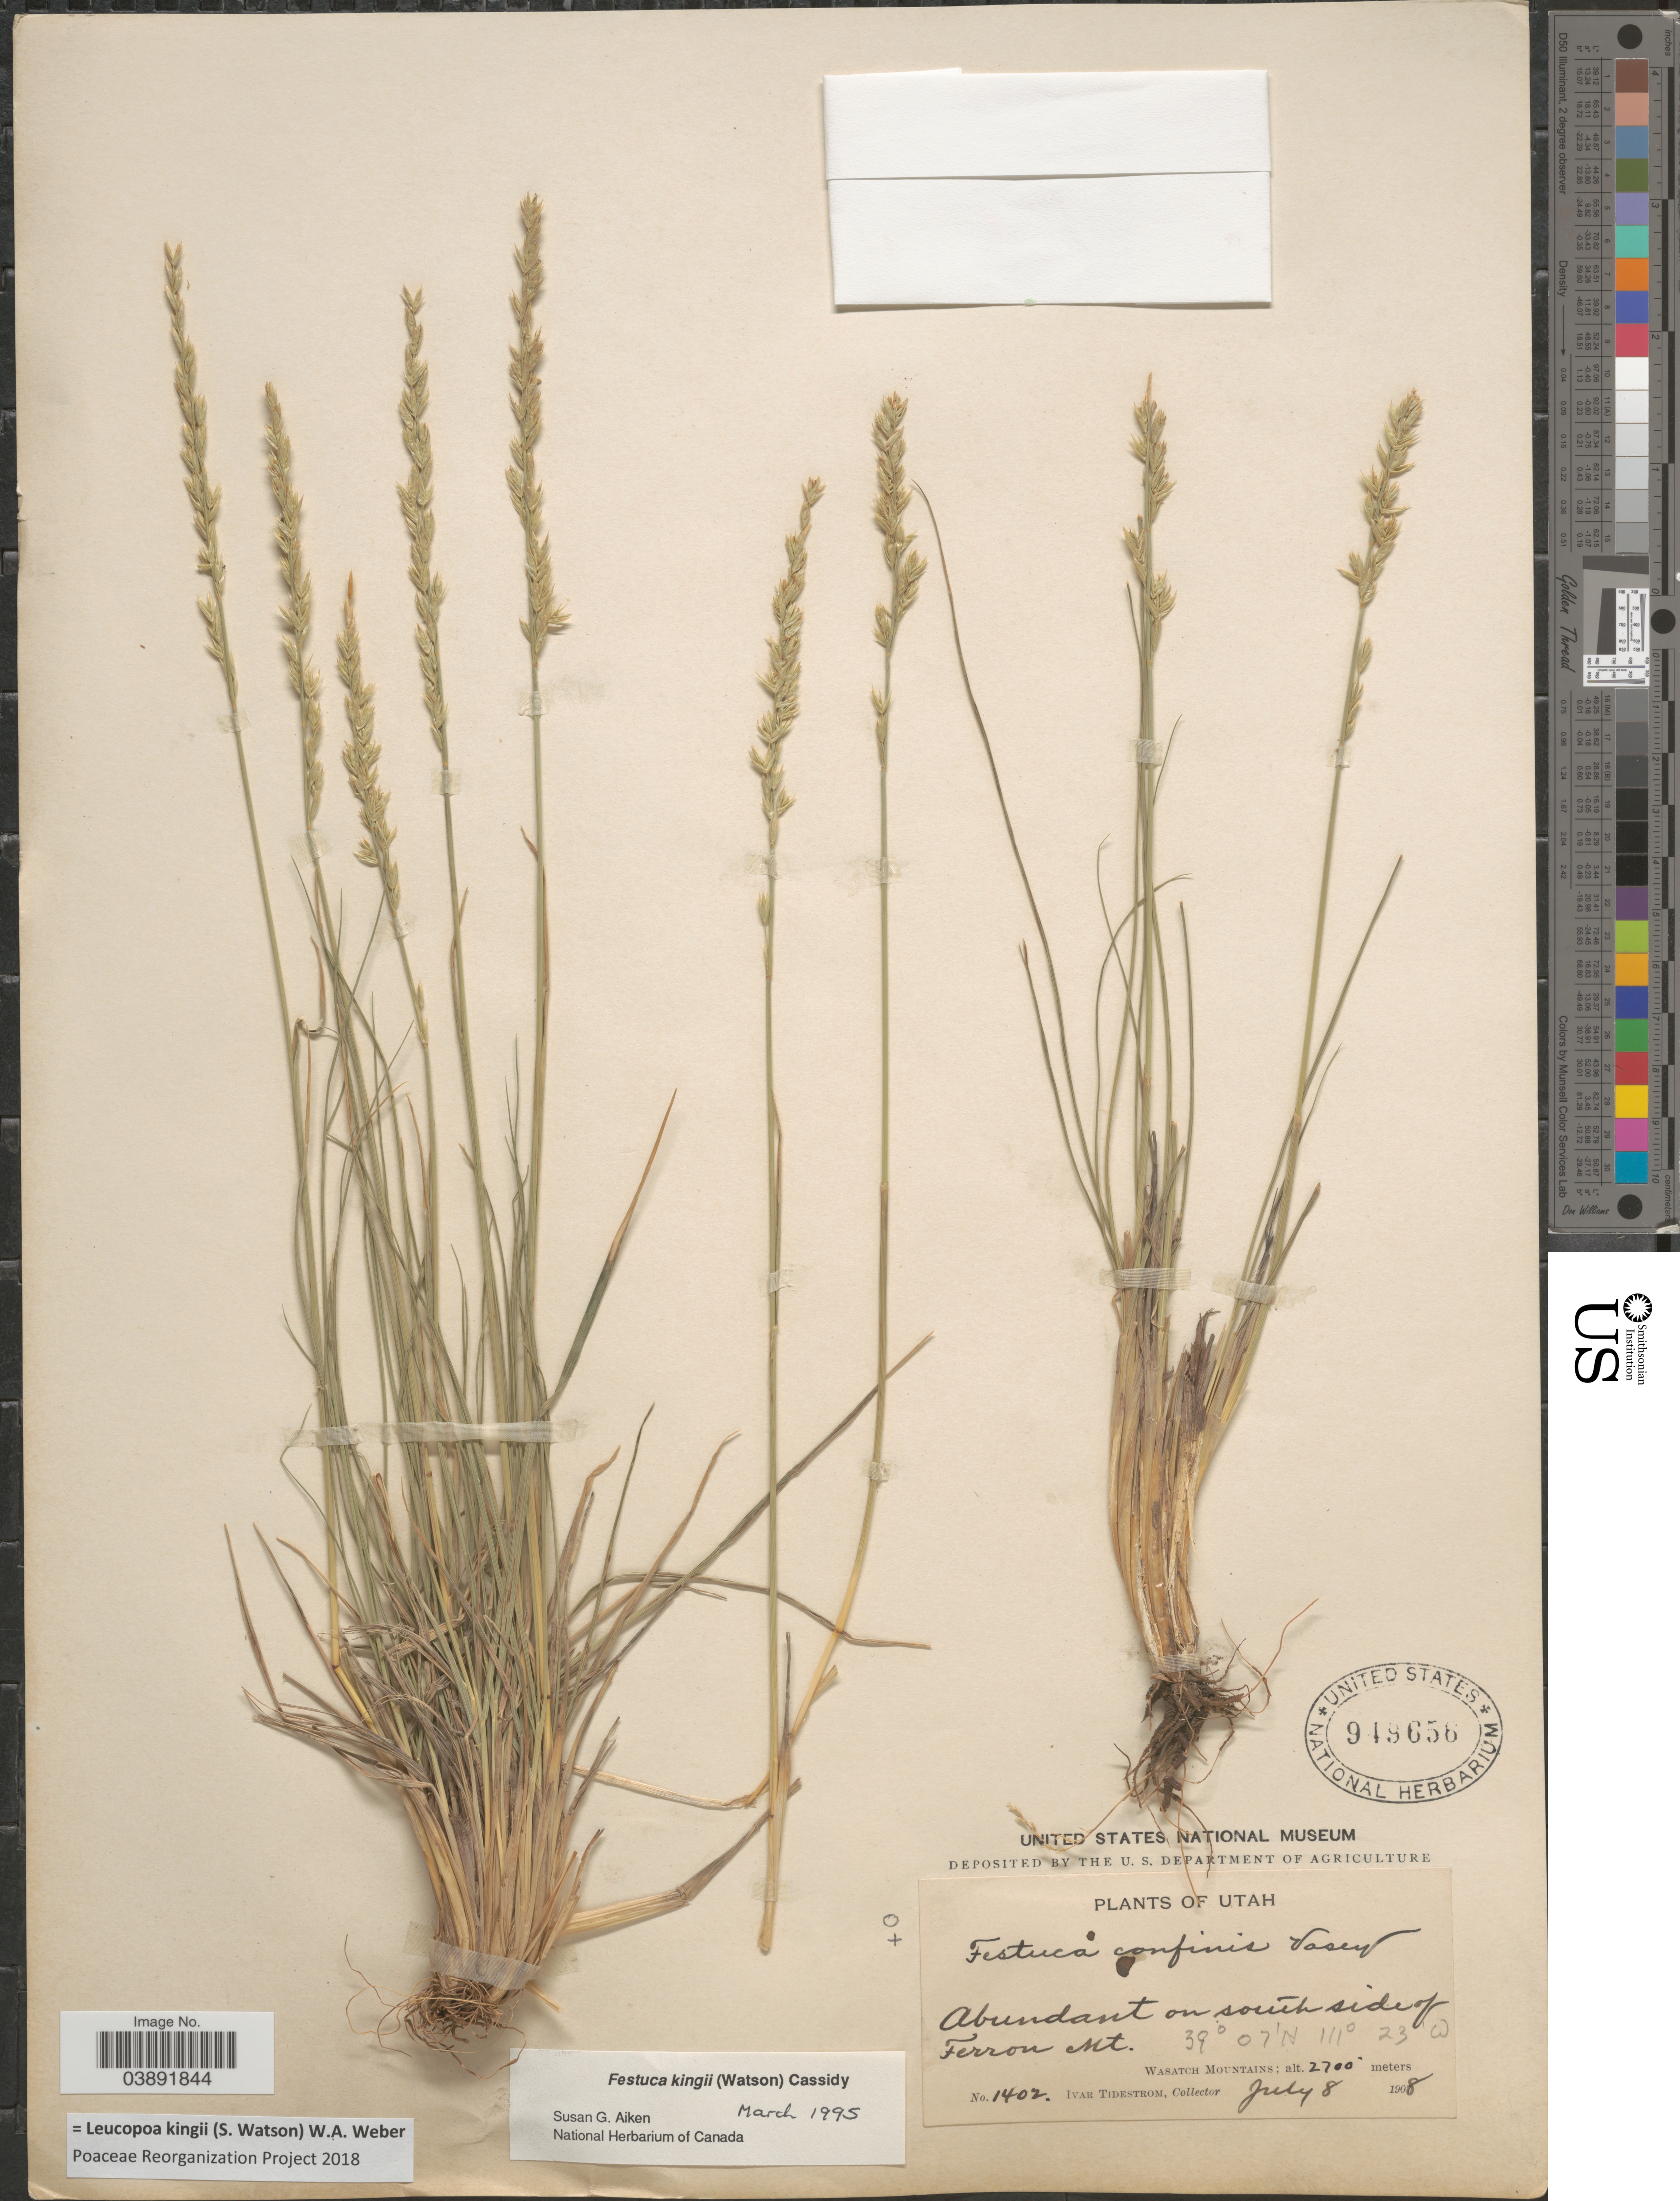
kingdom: Plantae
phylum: Tracheophyta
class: Liliopsida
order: Poales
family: Poaceae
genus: Hesperochloa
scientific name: Hesperochloa kingii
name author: (S. Watson) Rydb.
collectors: I. F. Tidestrom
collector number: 1402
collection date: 1908-07-08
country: United States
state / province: Utah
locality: Abundant on south side of Ferron Mt. Wasatch Mountains.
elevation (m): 2700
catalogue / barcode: US 949656